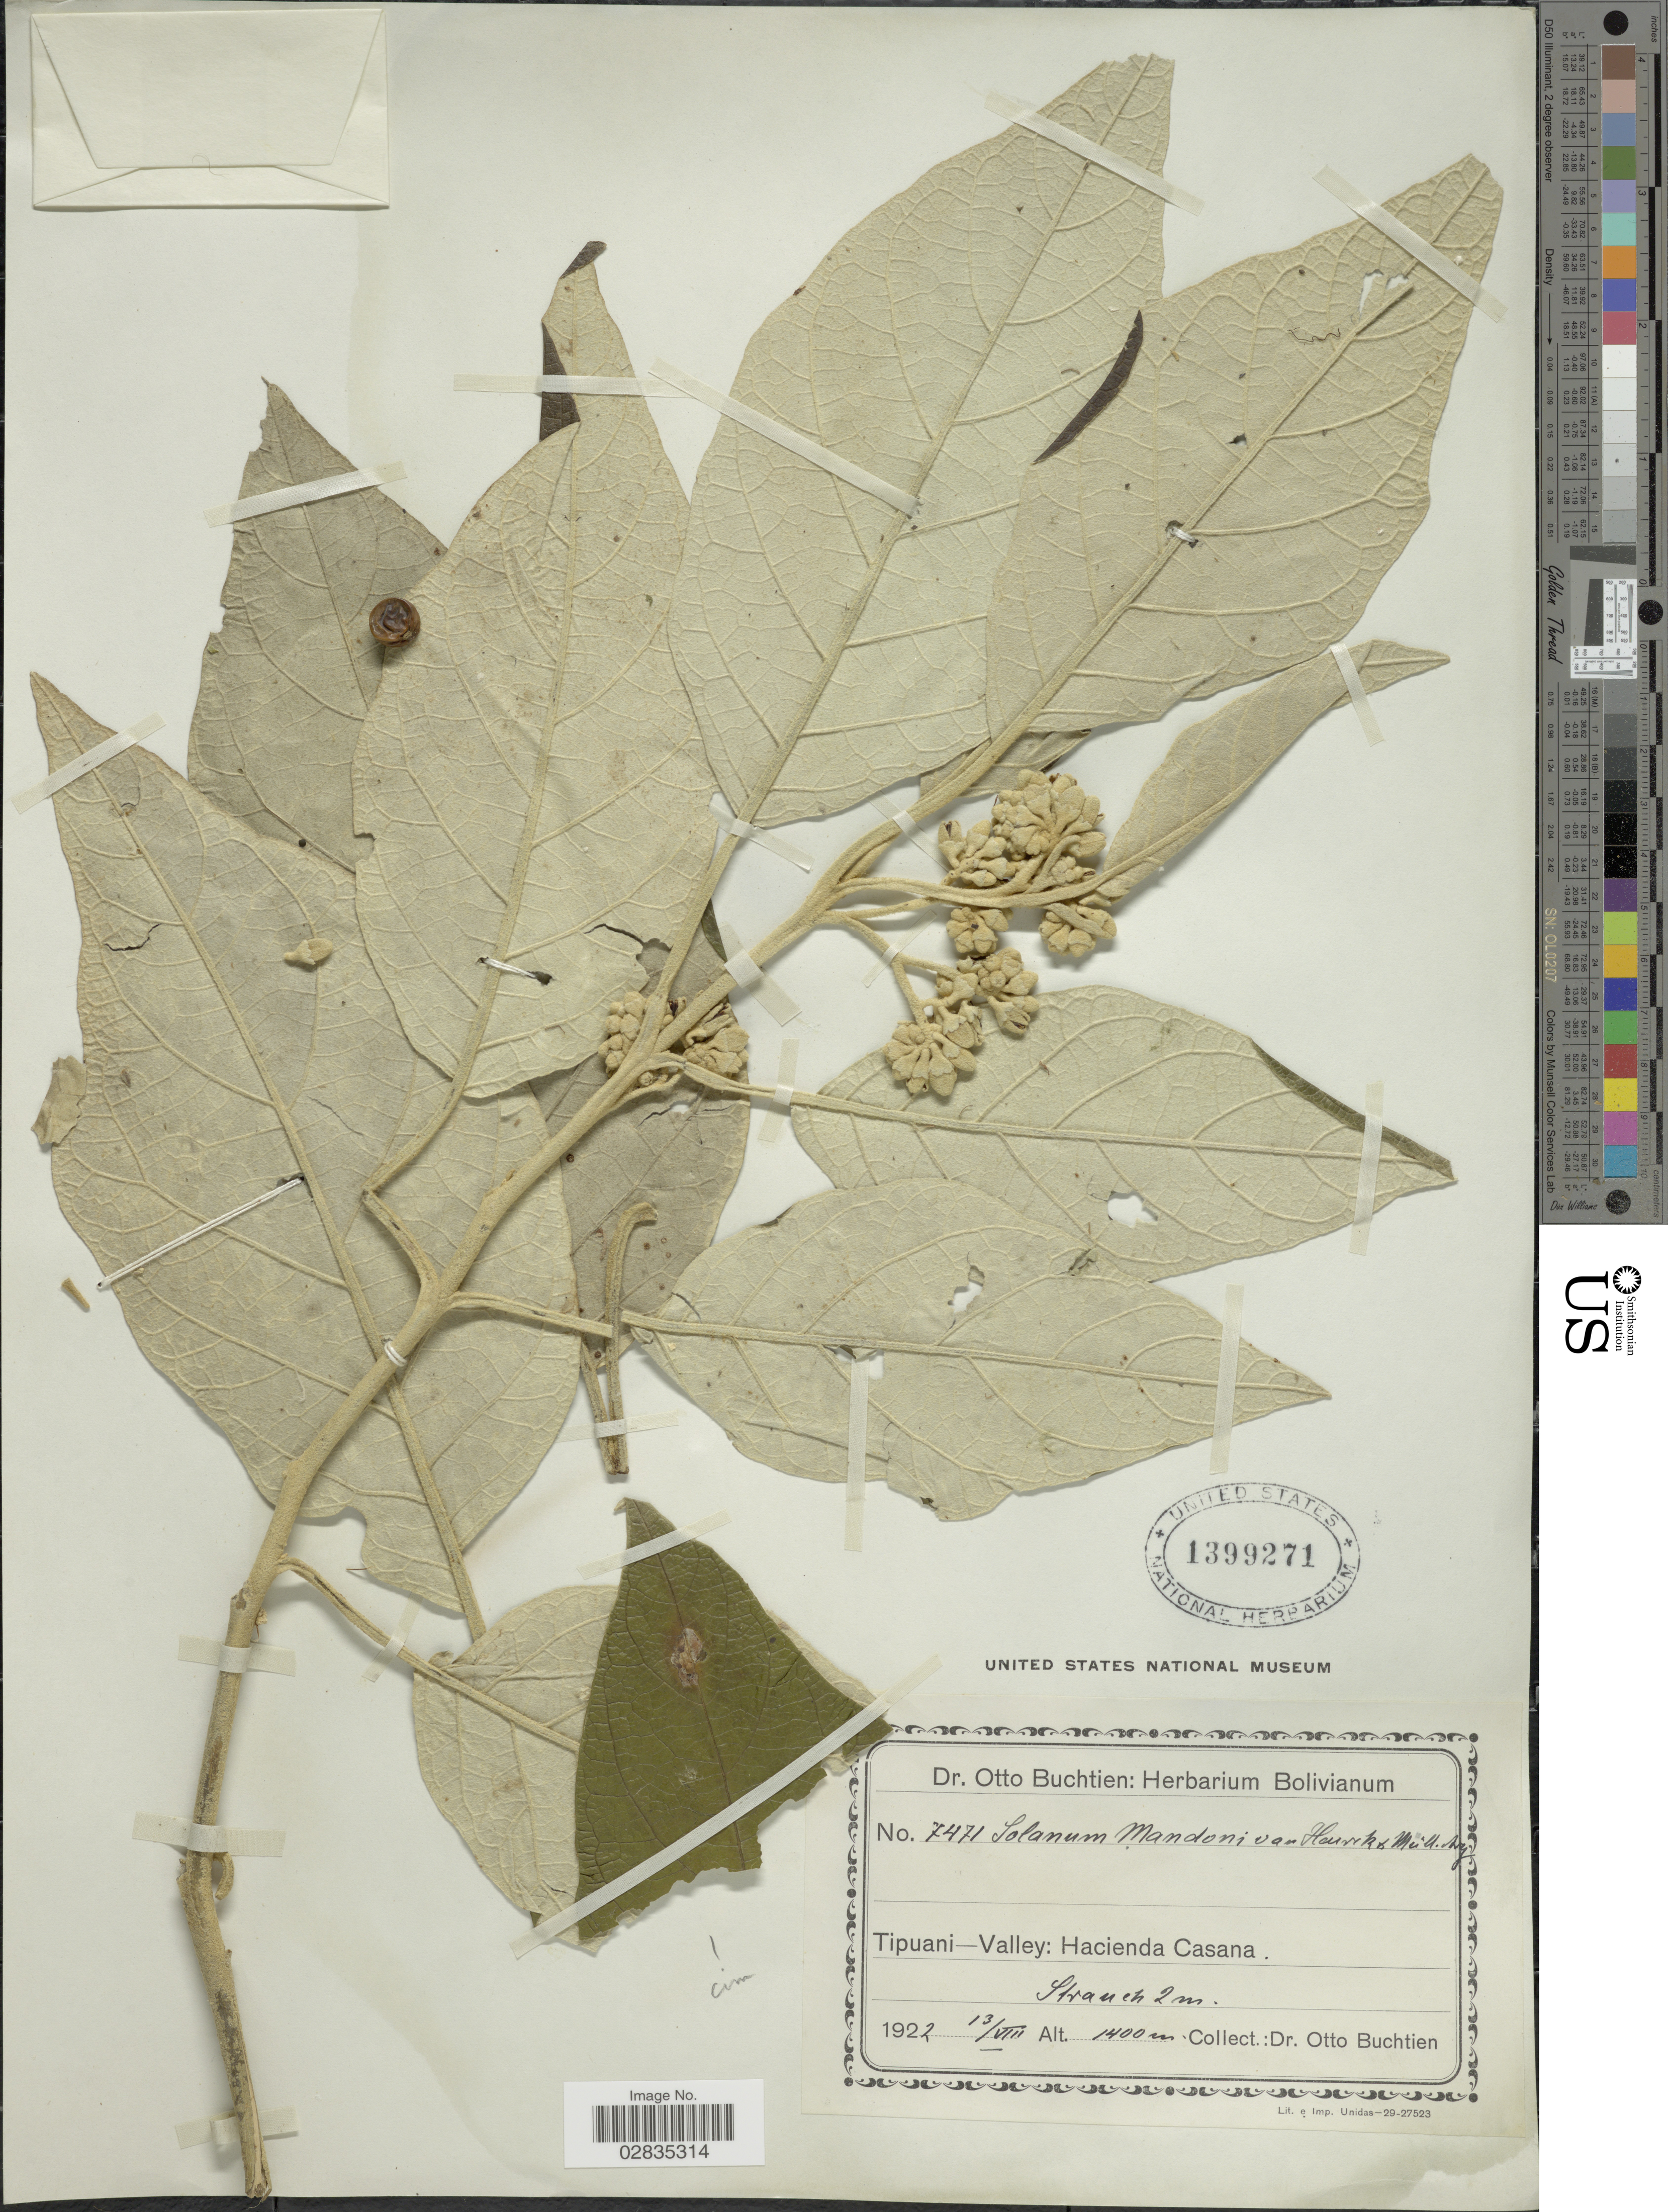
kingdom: Plantae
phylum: Tracheophyta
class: Magnoliopsida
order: Solanales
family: Solanaceae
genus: Solanum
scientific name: Solanum albidum var. chulumani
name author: (Dunal) M. Nee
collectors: O. Buchtien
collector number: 7471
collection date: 1922-08-13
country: Bolivia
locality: Tipuani-Valley: Hacienda Casana.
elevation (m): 1400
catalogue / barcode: US 1399271